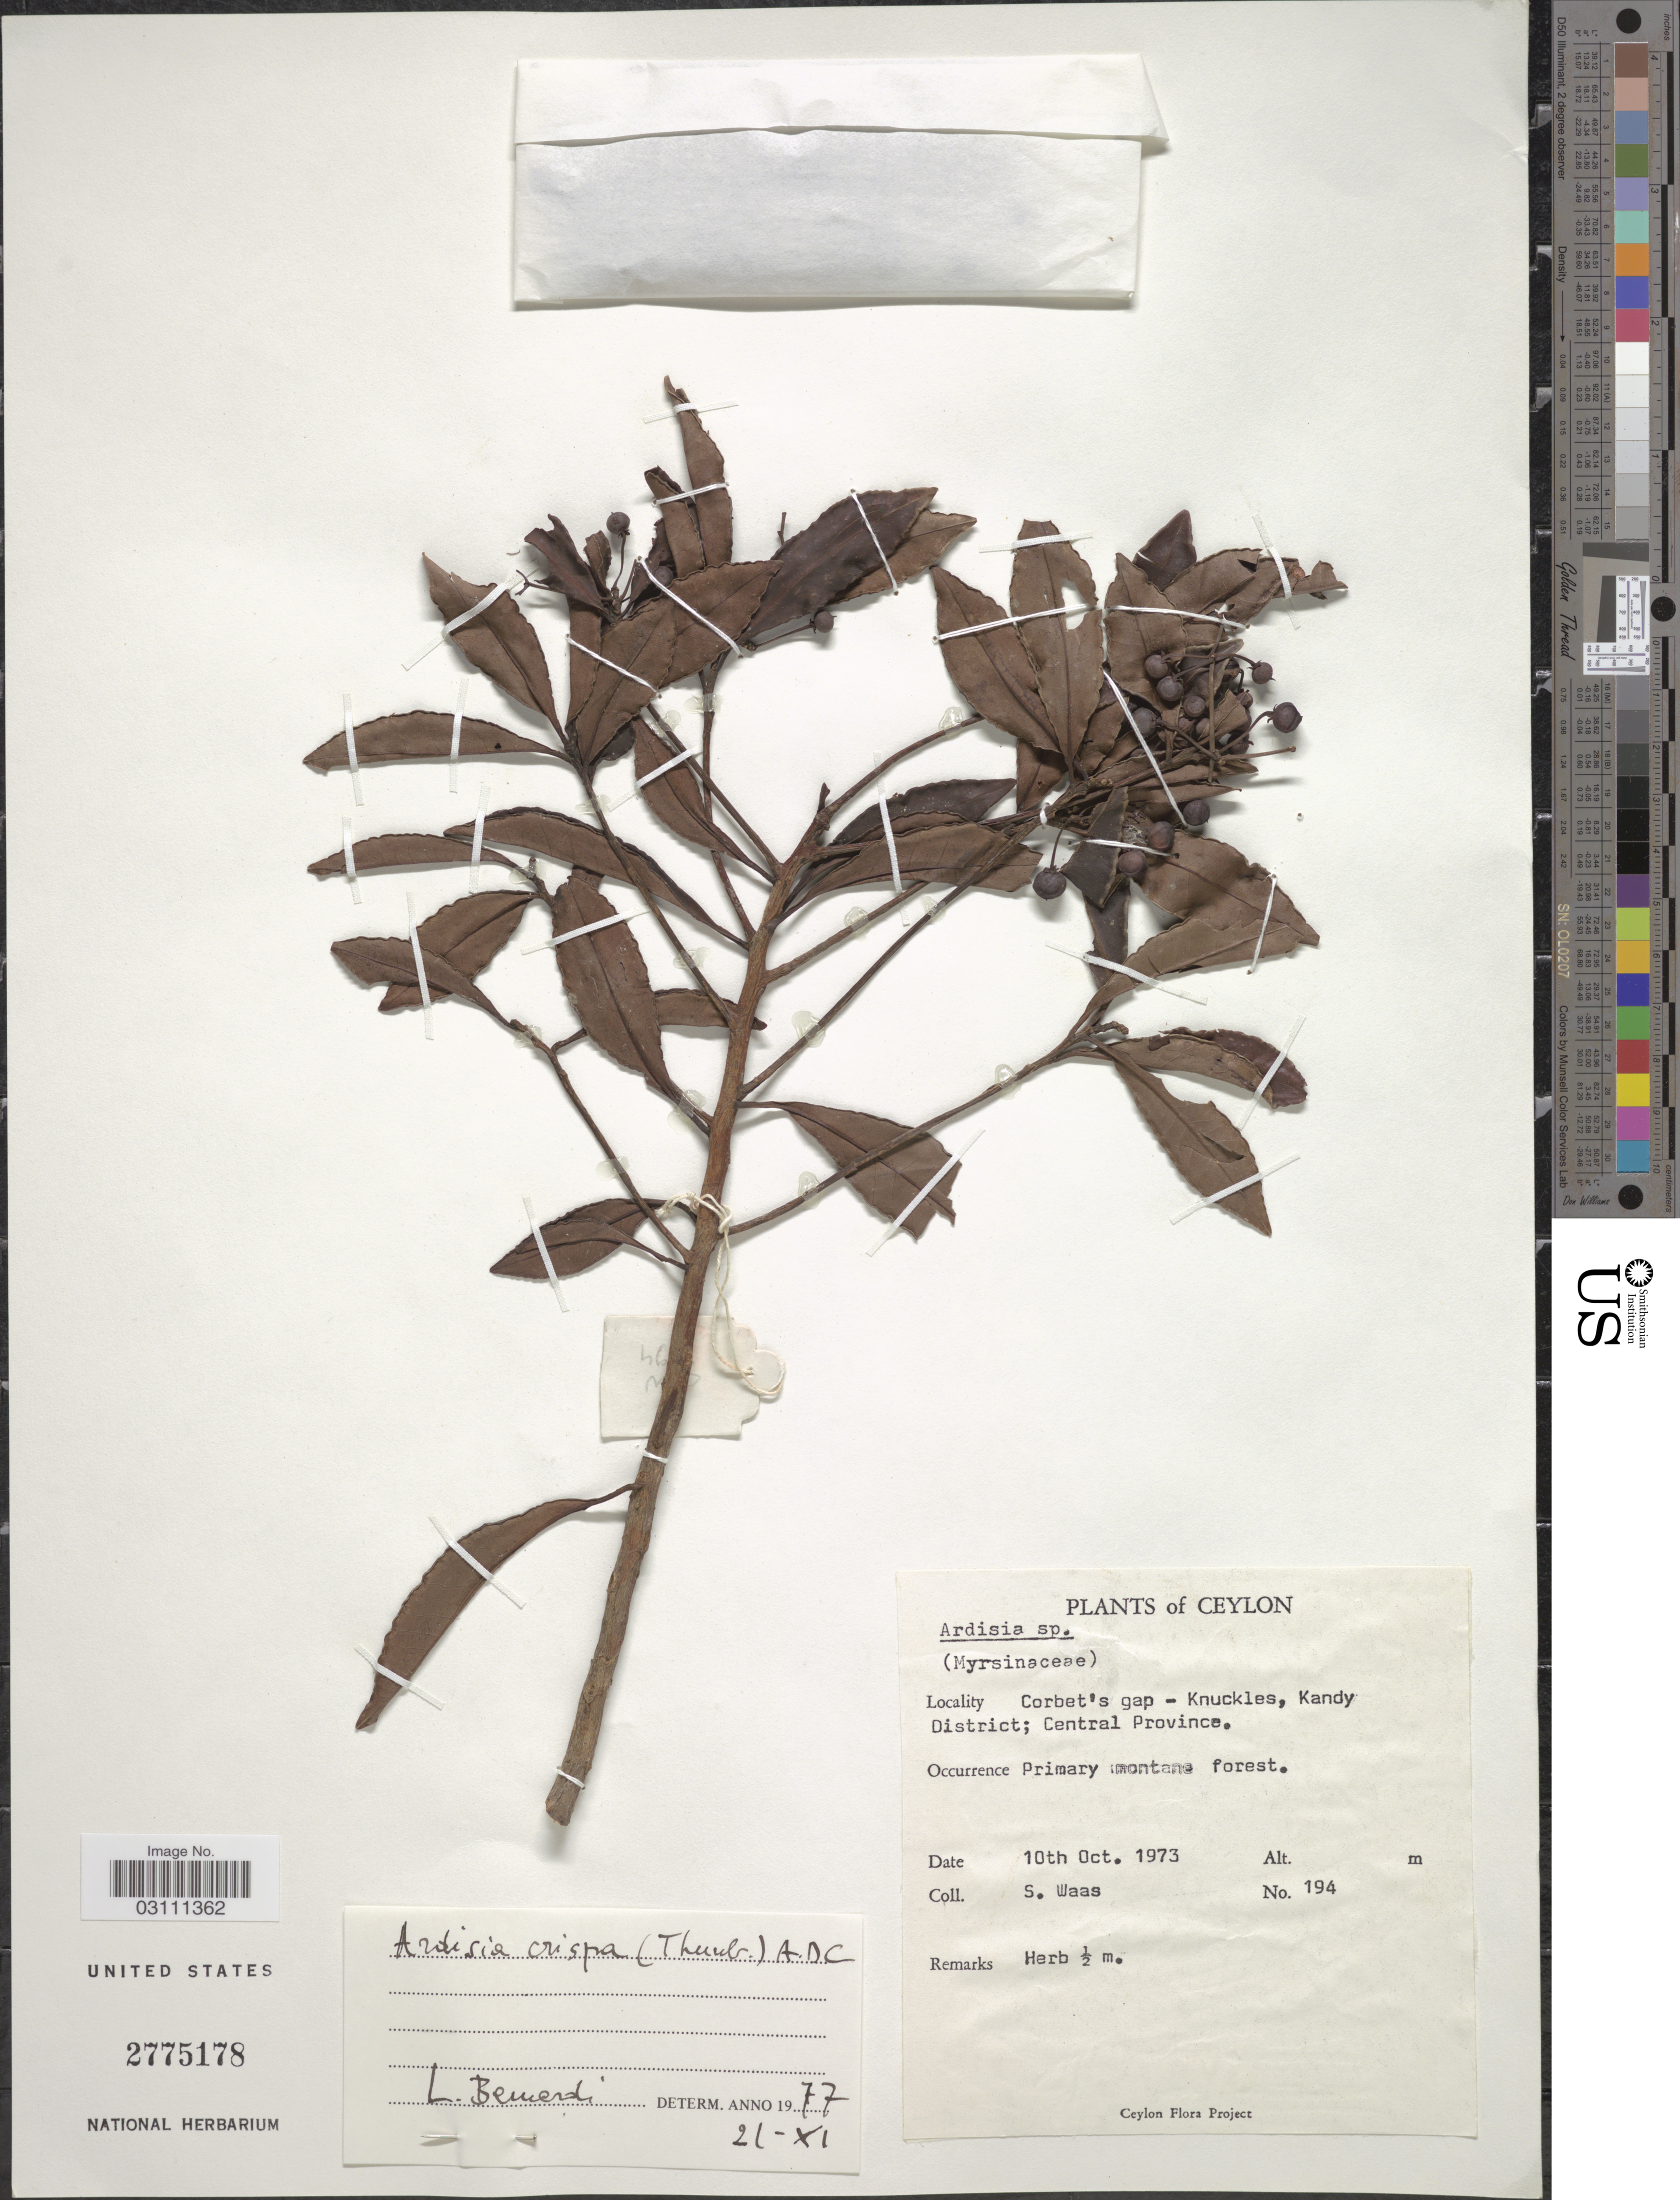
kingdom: Plantae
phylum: Tracheophyta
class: Magnoliopsida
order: Ericales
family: Primulaceae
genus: Ardisia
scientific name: Ardisia crispa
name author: (Thunb.) A. DC.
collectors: S. Waas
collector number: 194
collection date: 1973-10-10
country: Sri Lanka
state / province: Central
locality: Ceylon. Corbet's gap - Knuckles, Kandy District.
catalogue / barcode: US 2775178